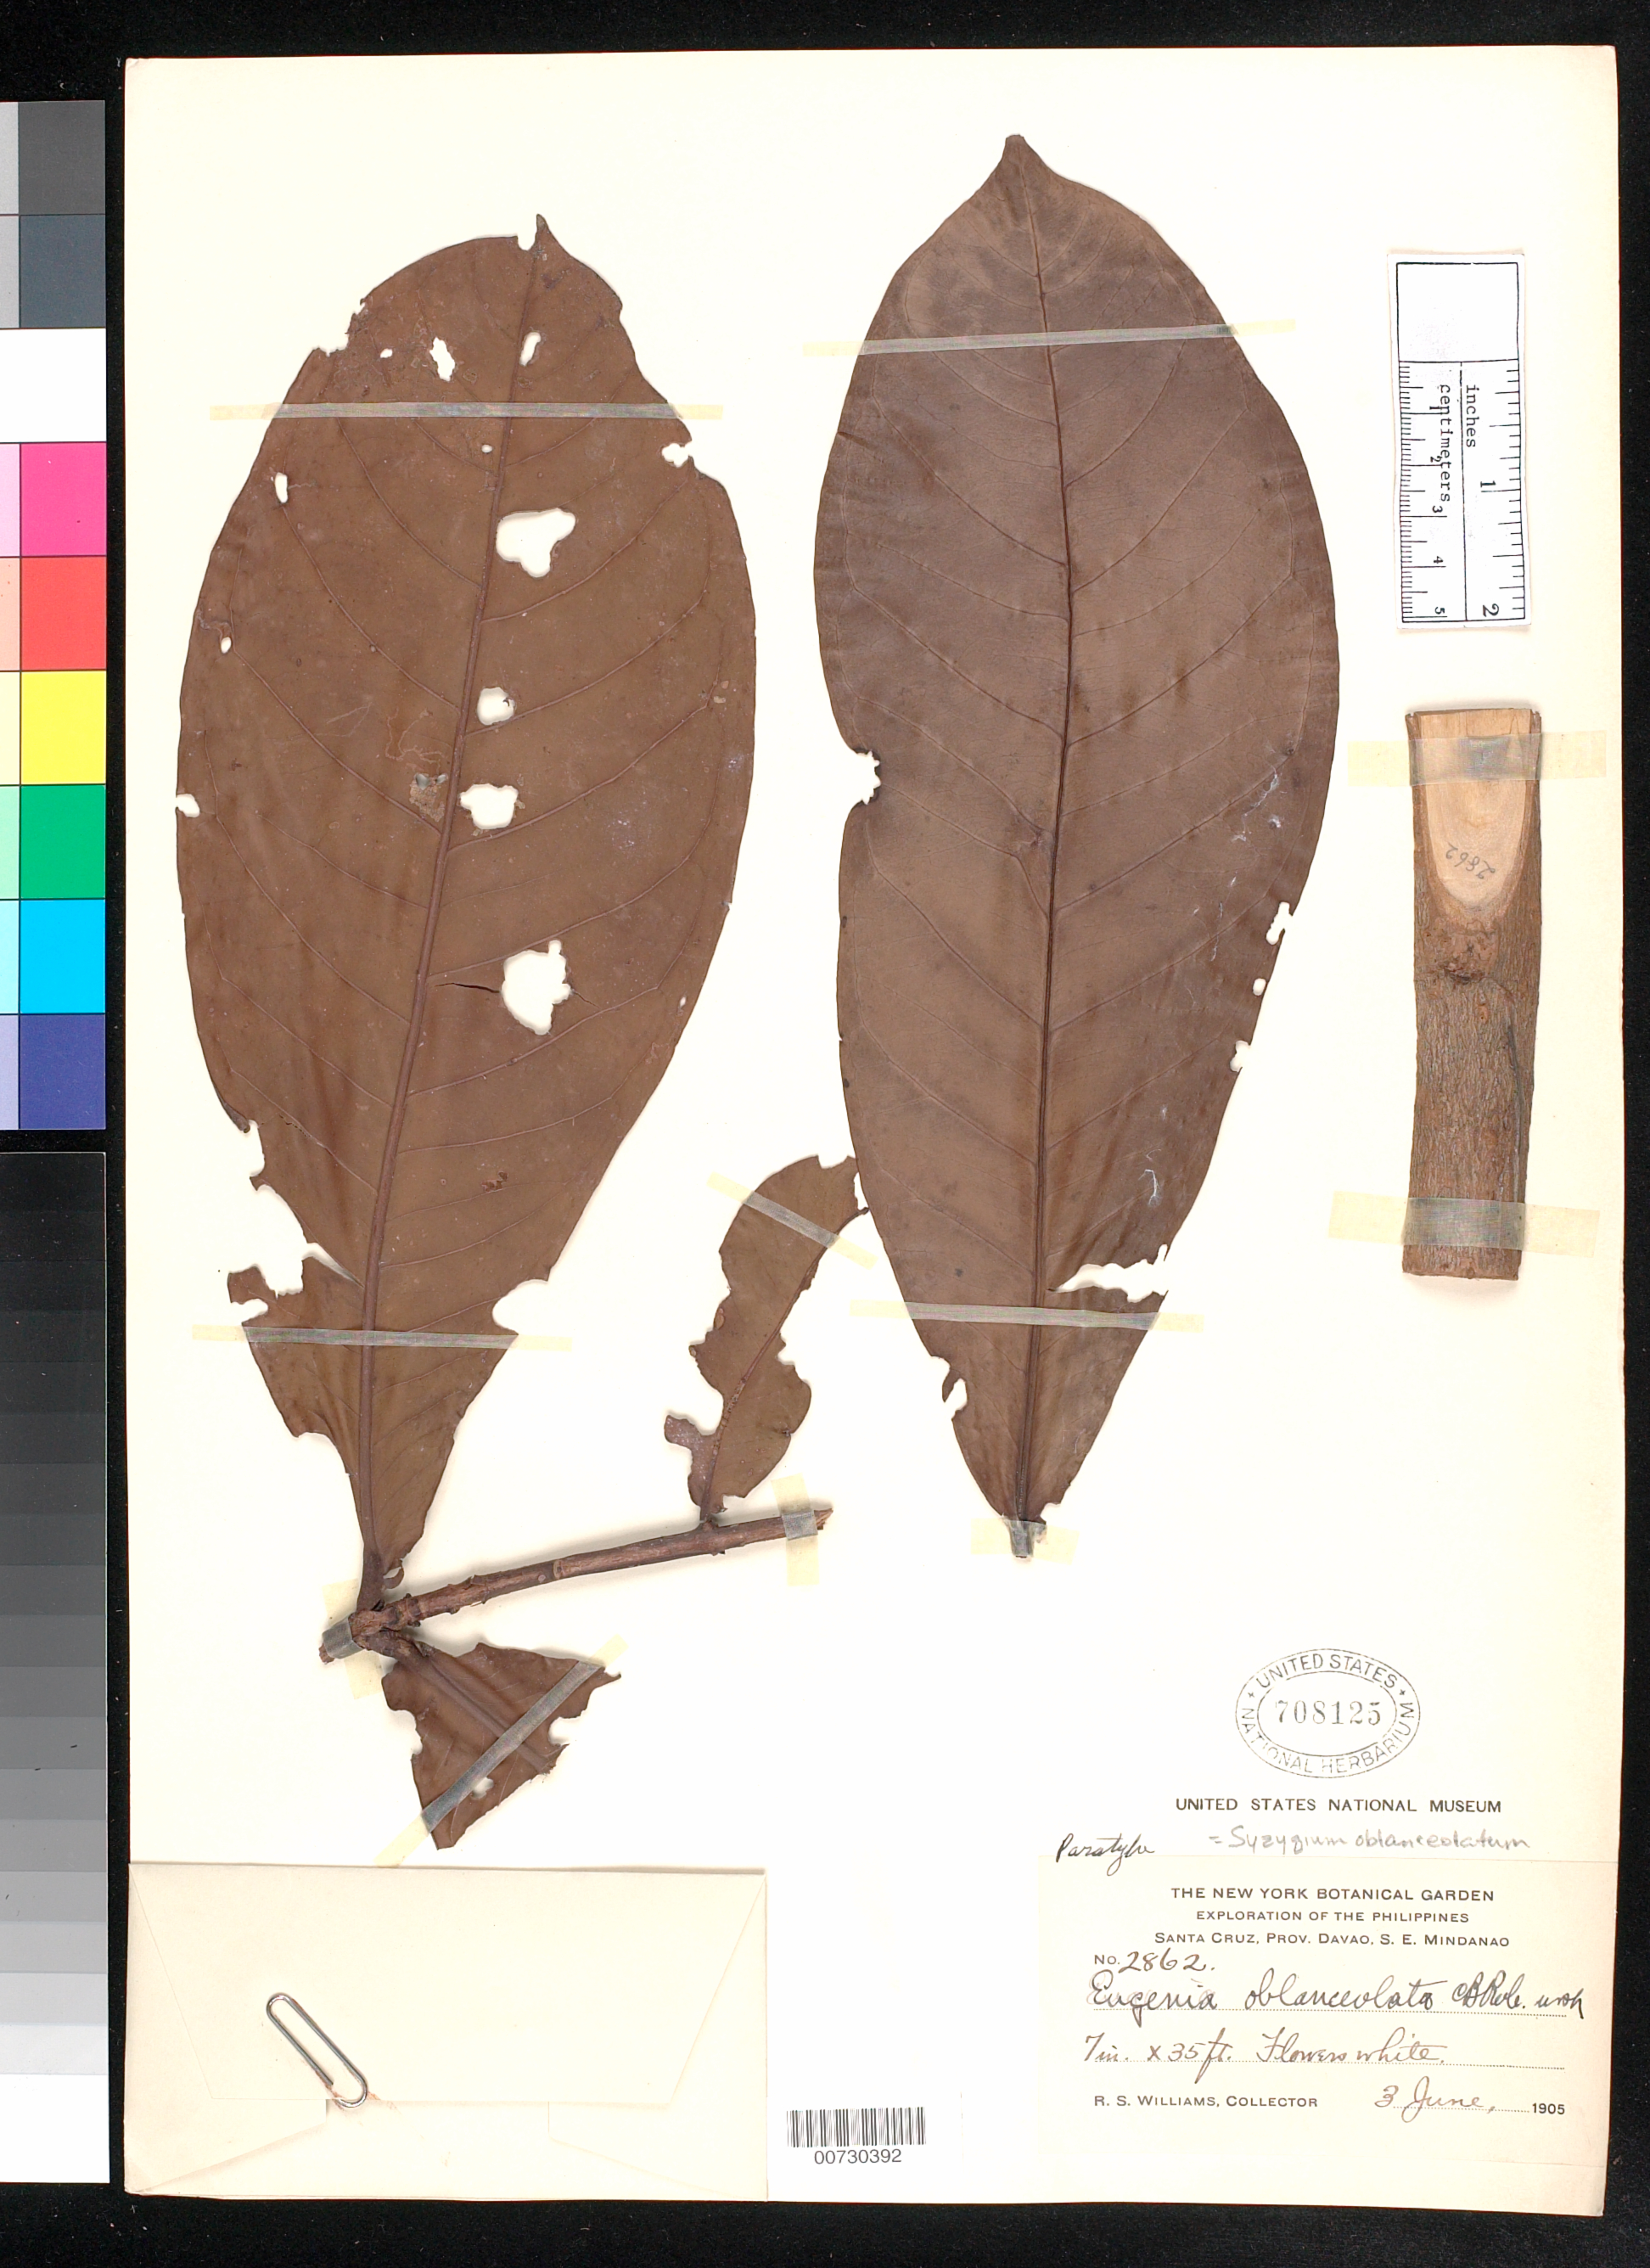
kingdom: Plantae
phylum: Tracheophyta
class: Magnoliopsida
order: Myrtales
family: Myrtaceae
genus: Syzygium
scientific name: Syzygium oblanceolatum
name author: (C.B. Rob.) Merr.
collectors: R. S. Williams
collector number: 2862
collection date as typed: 03 Jun 1905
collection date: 1905-06-03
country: Philippines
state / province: Davao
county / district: Davao del Sur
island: Mindanao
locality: Santa Cruz.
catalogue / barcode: US 708125